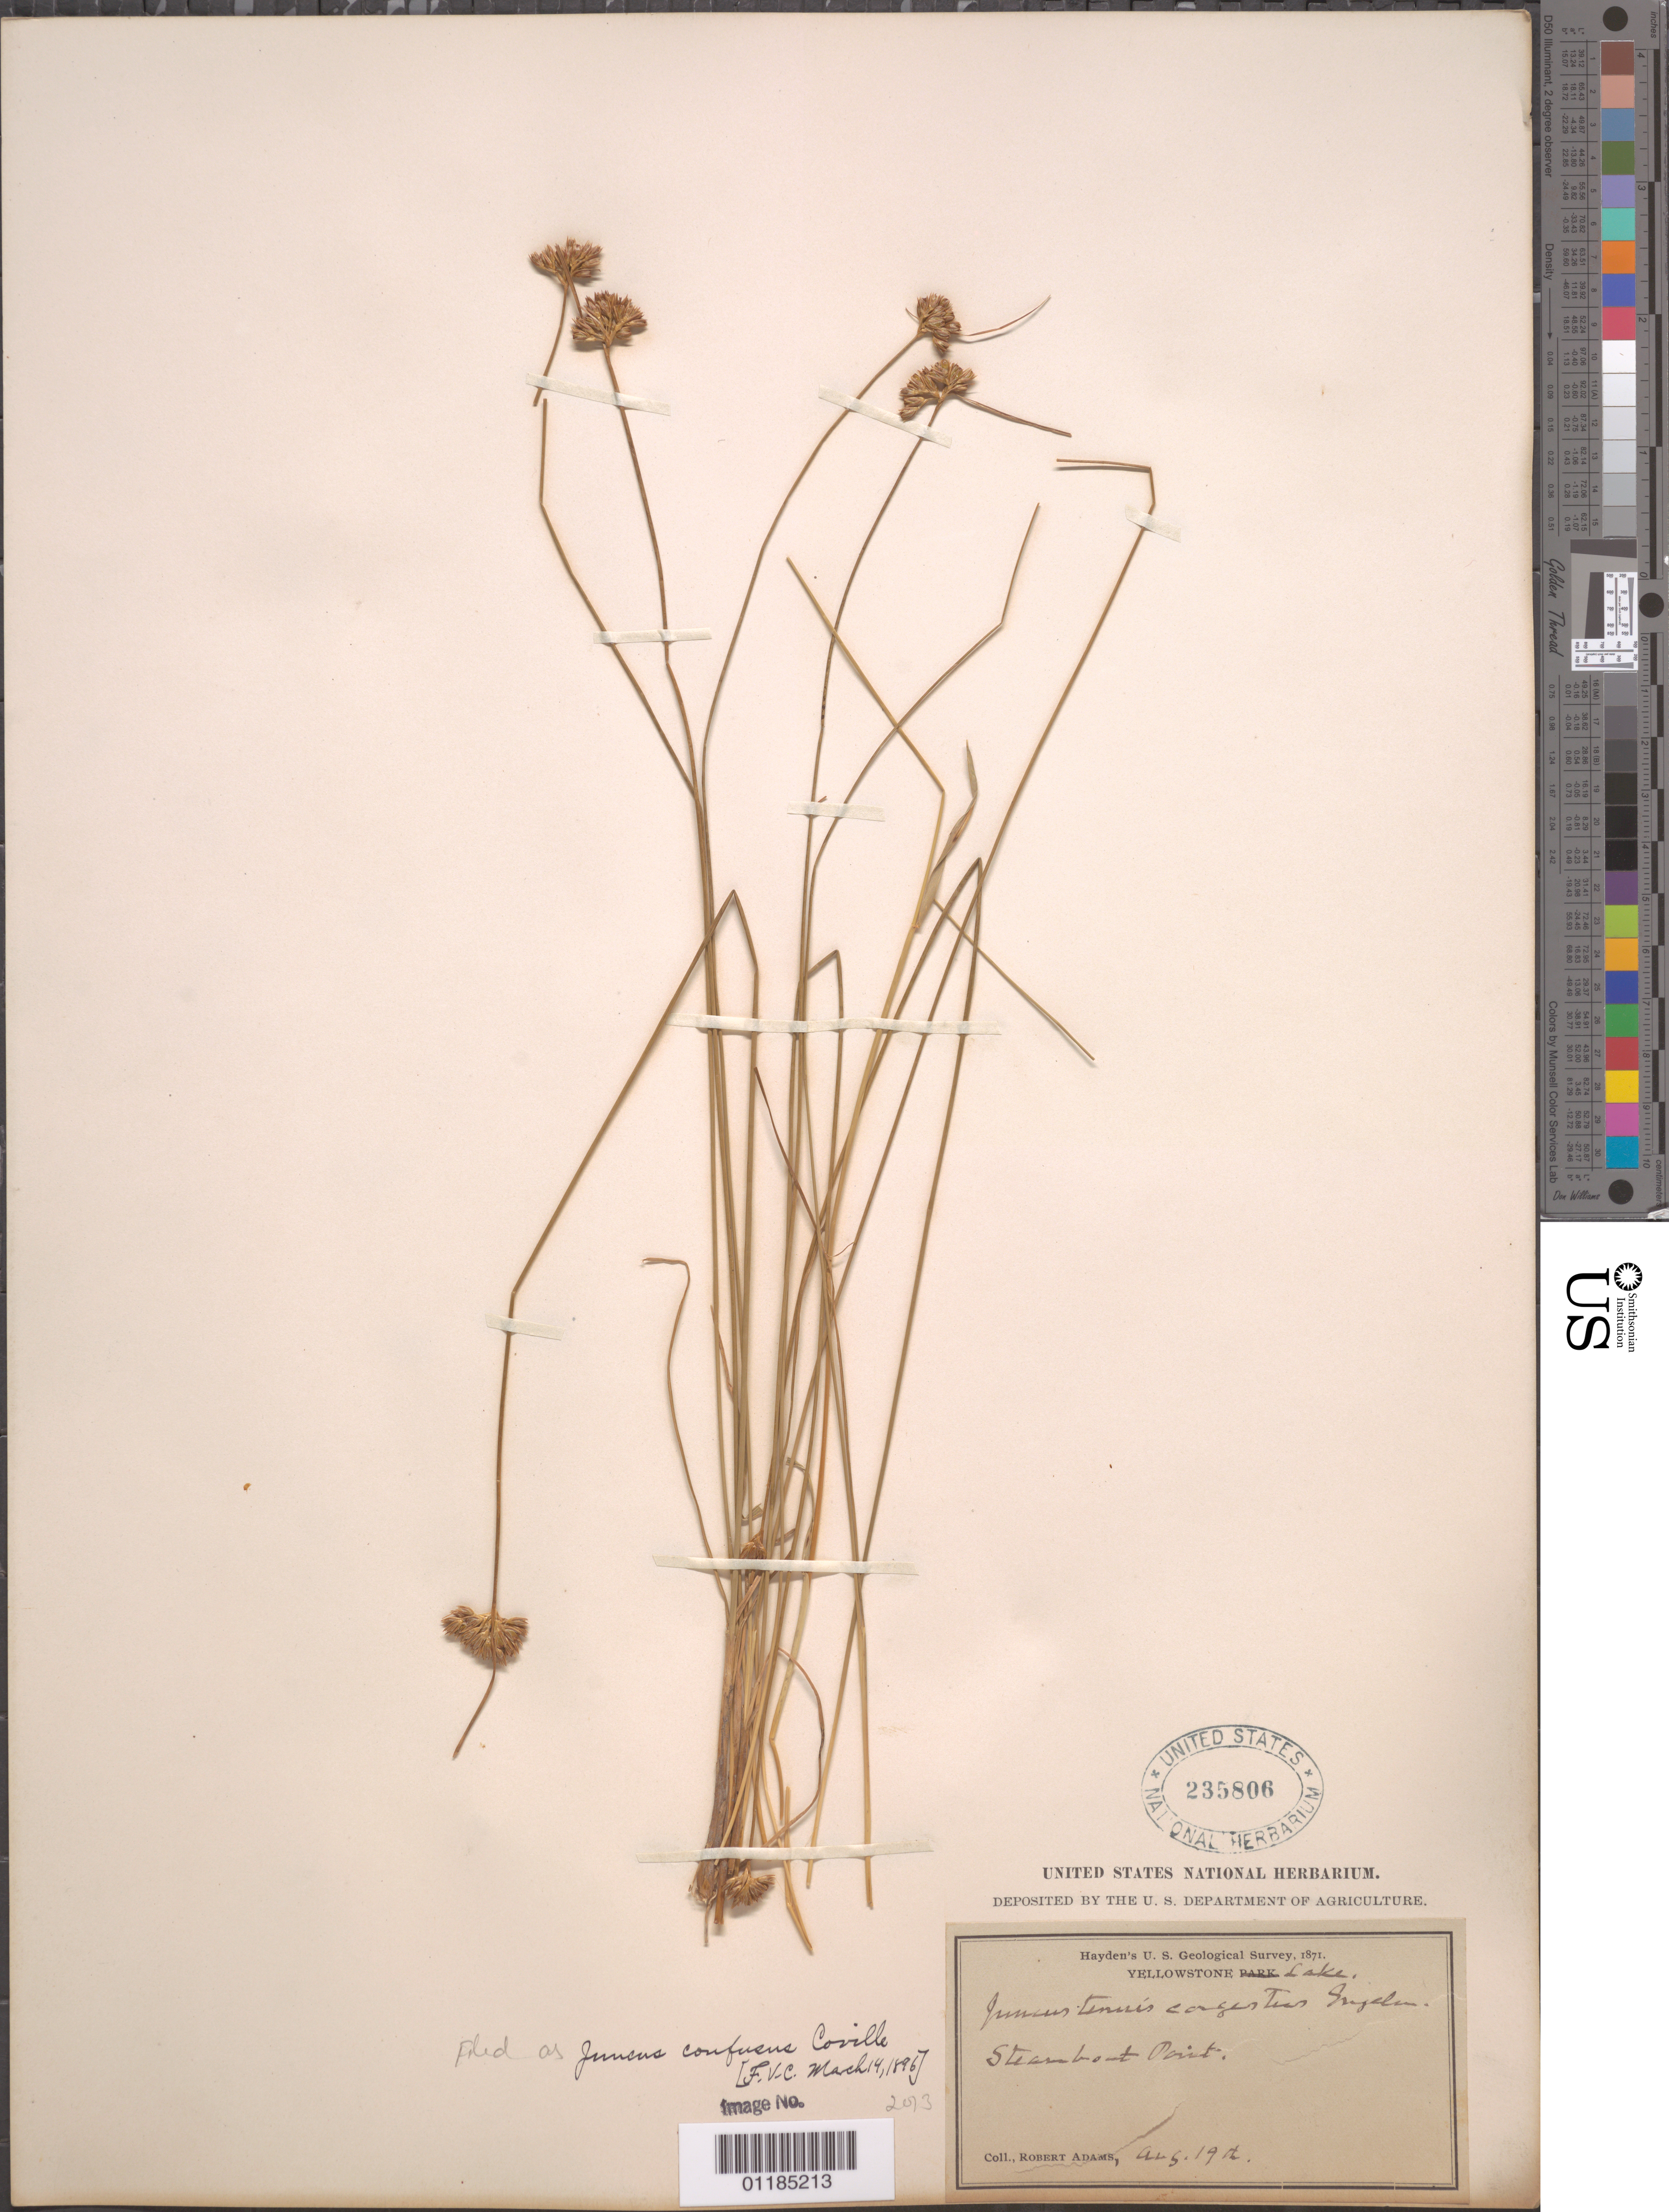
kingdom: Plantae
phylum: Tracheophyta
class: Liliopsida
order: Poales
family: Juncaceae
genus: Juncus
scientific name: Juncus confusus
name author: Coville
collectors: R. Adams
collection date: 1871-08-19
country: United States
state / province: Wyoming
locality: Steamboat Point, Yellowstone Lake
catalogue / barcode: US 235806